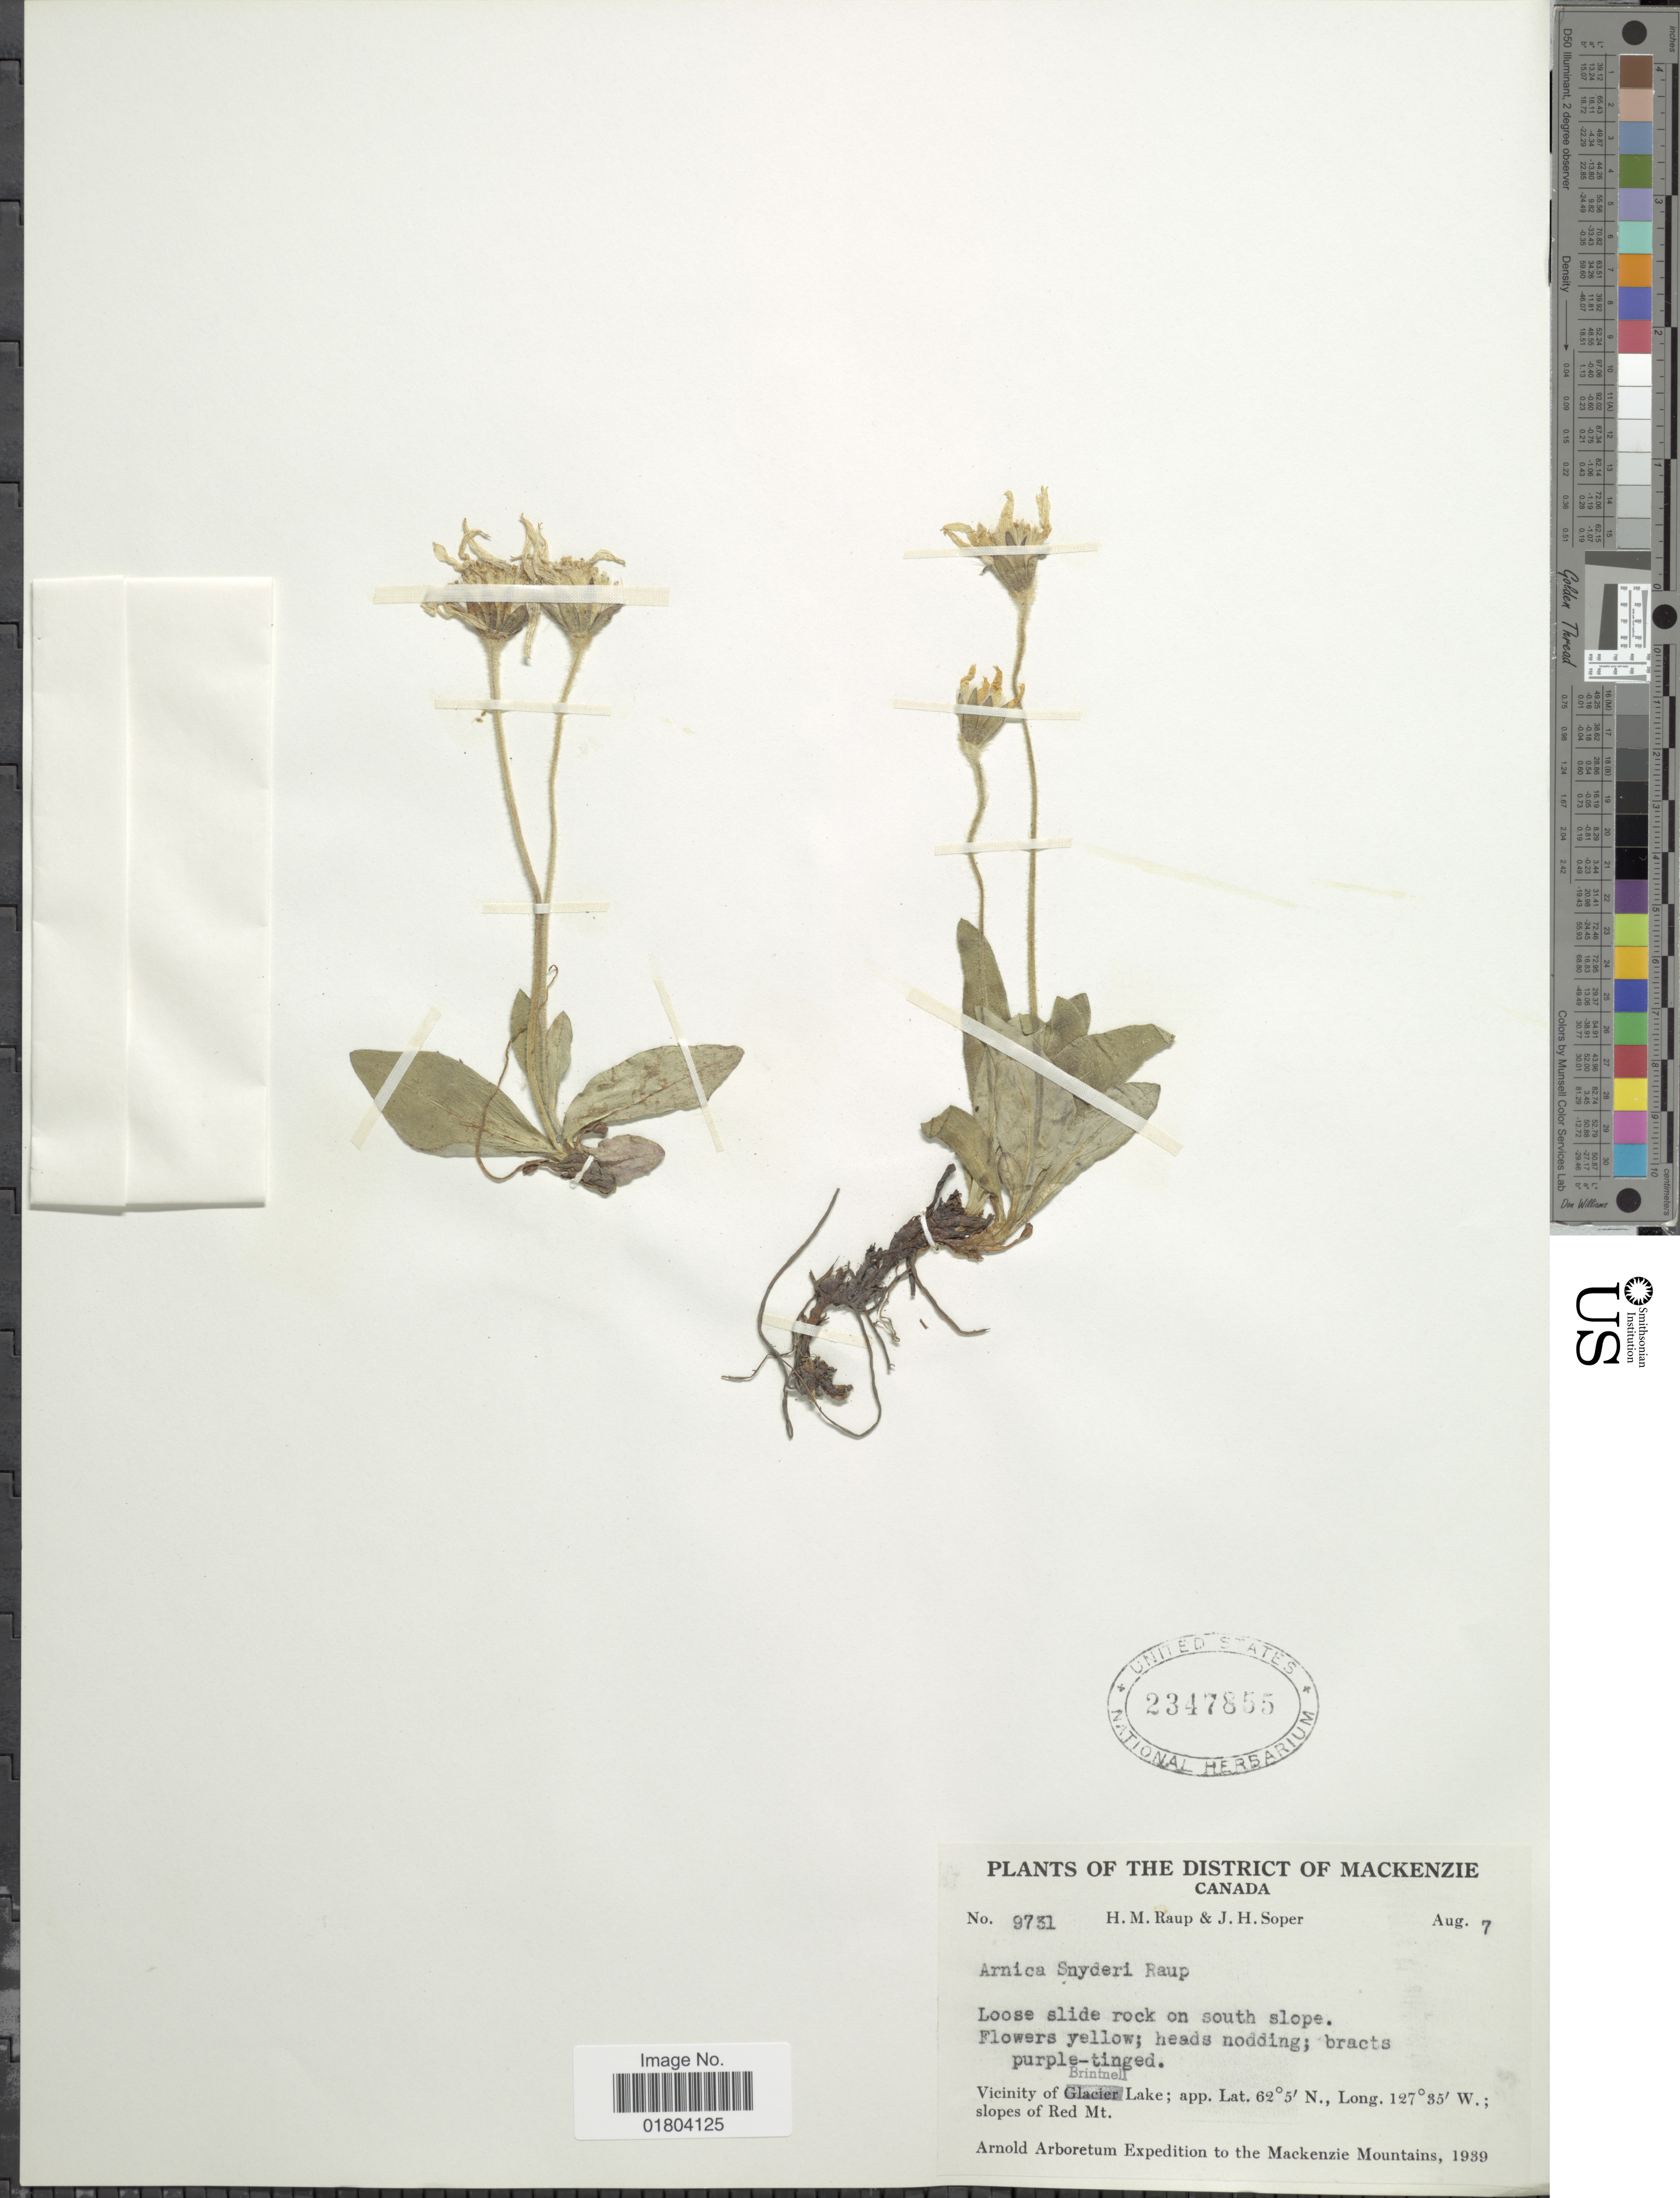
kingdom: Plantae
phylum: Tracheophyta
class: Magnoliopsida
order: Asterales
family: Asteraceae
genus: Arnica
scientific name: Arnica synderi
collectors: H. Raup & J. H. Soper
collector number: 9731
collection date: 1939-08-07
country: Canada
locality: The District of Mackenzie, Vicinity of Brintnell Lake, slopes of Colonel Mt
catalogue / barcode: US 2347855